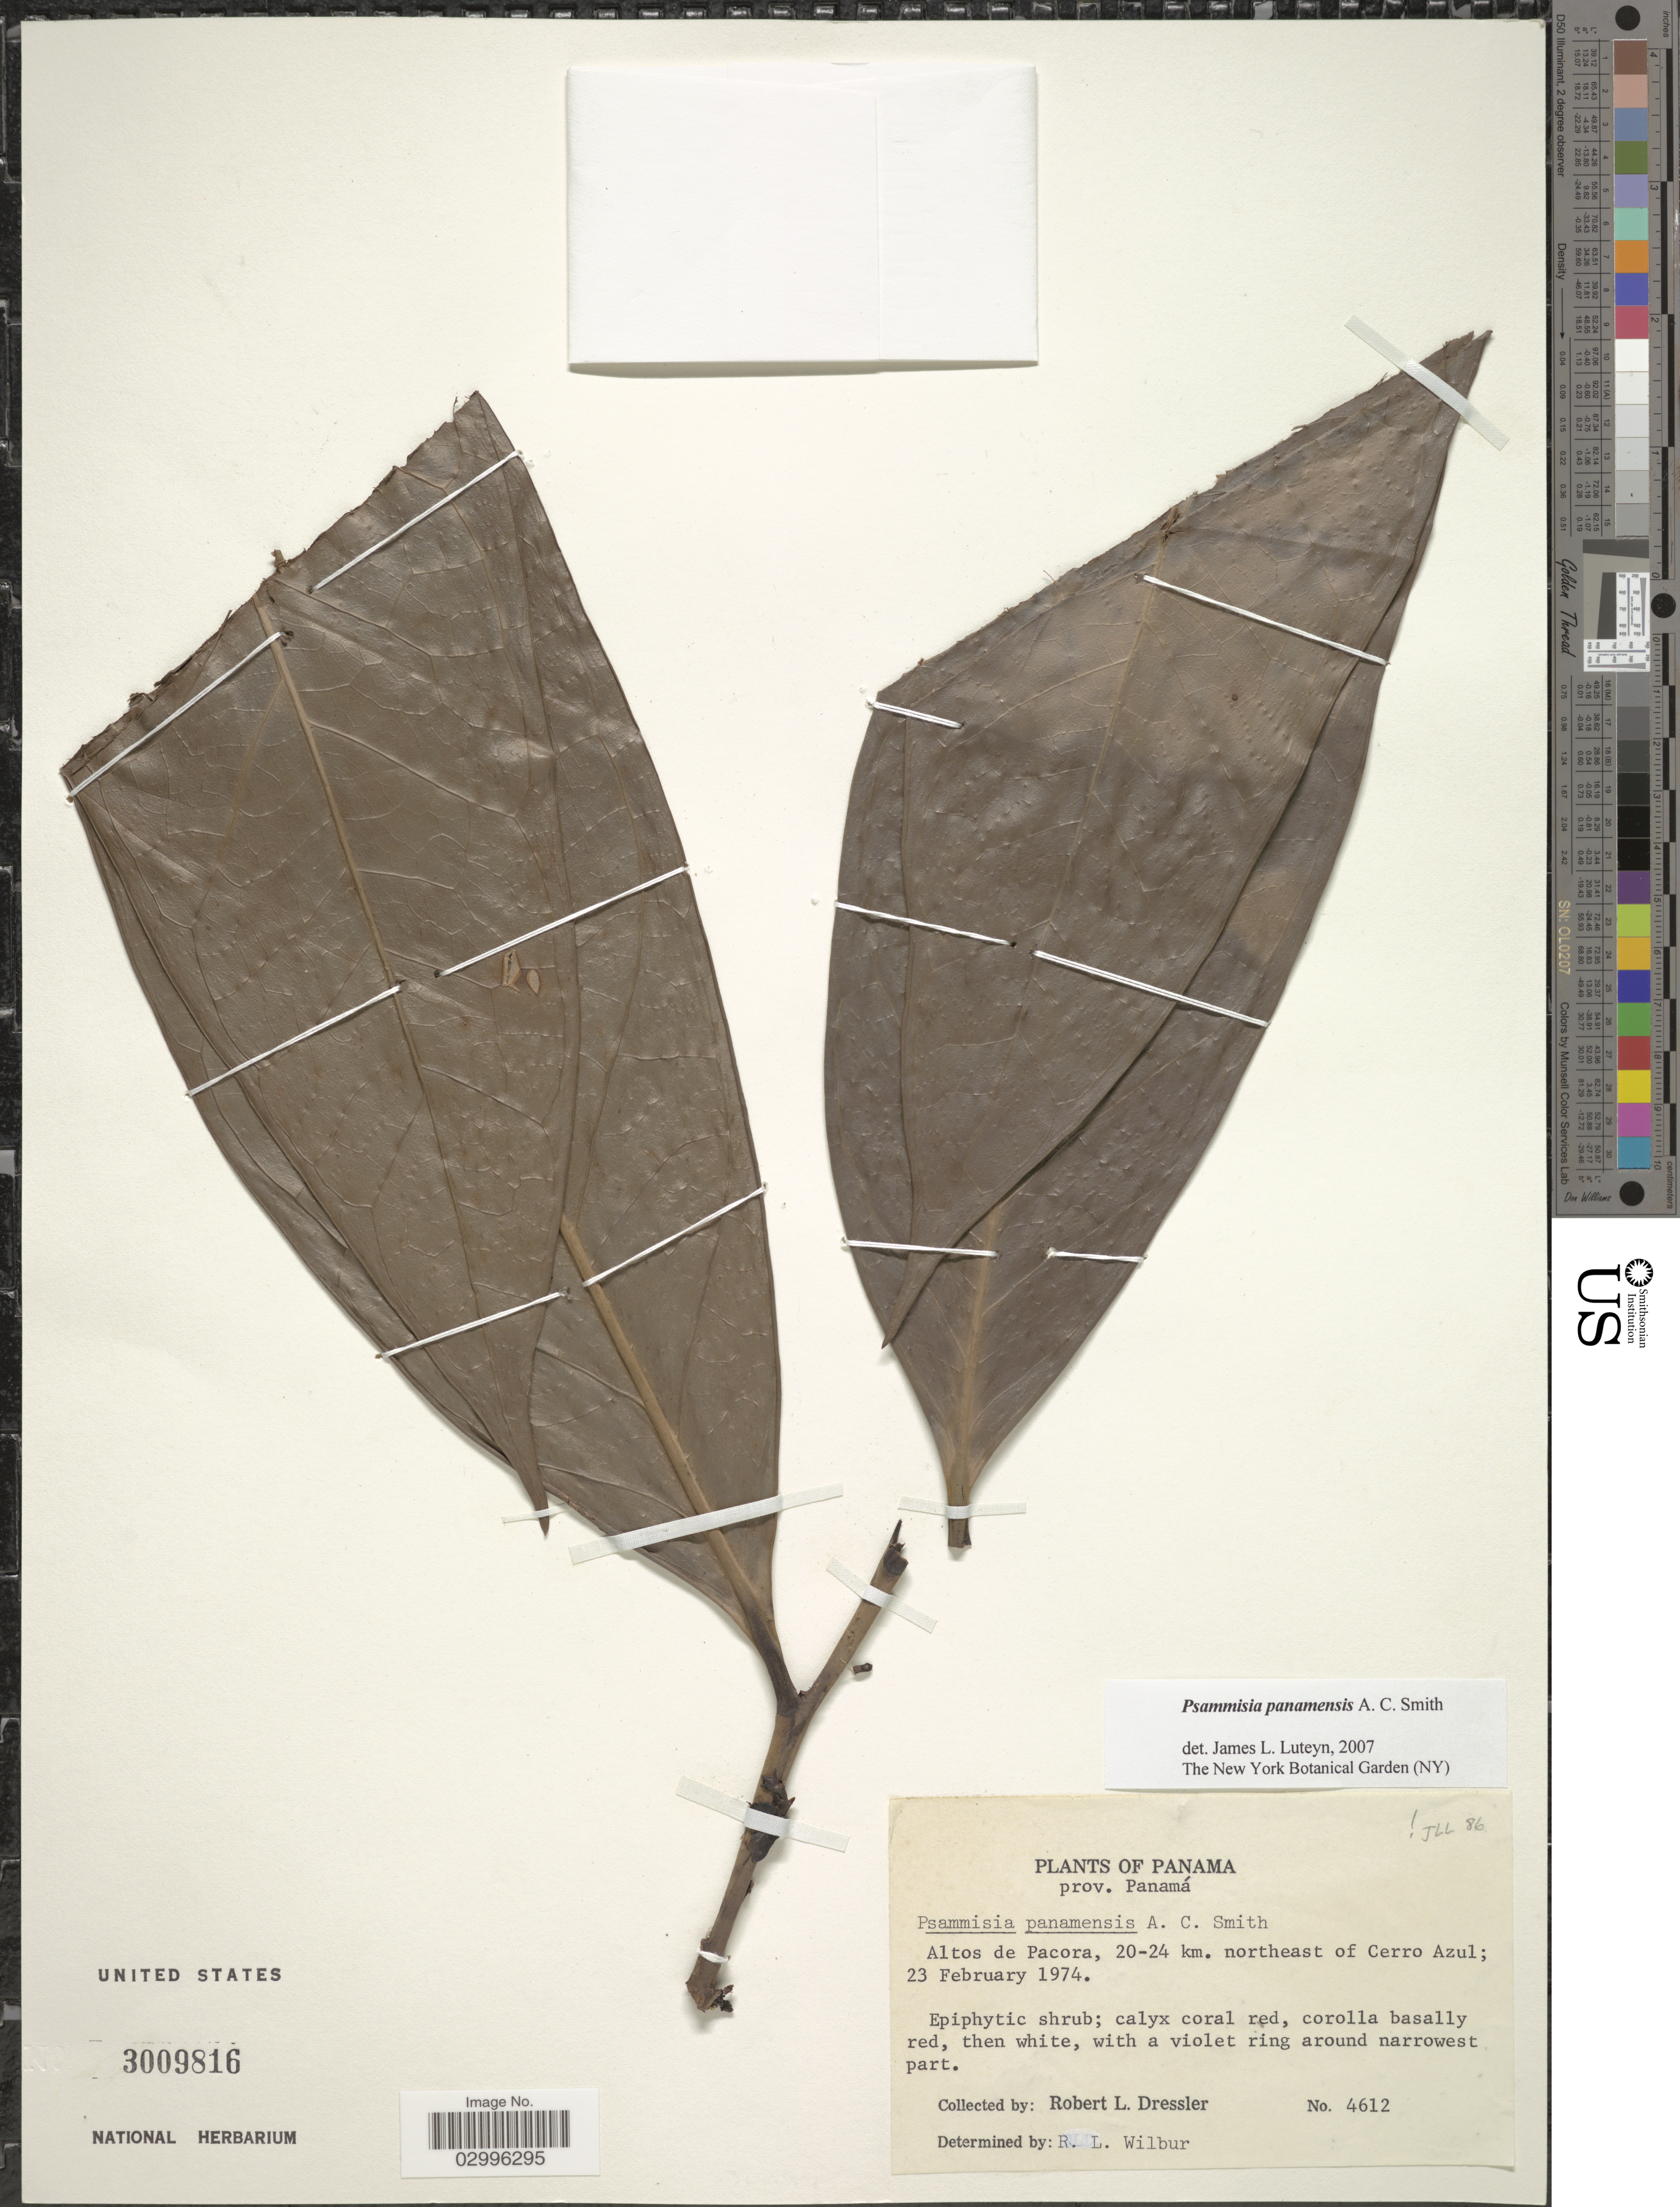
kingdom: Plantae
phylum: Tracheophyta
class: Magnoliopsida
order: Ericales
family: Ericaceae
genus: Psammisia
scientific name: Psammisia panamensis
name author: A.C. Sm.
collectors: R. Dressler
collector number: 4612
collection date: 1974-02-23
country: Panama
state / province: Panamá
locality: Altos de Pacora, 20-24 km. northeast of Cerro Azul.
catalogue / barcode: US 3009816